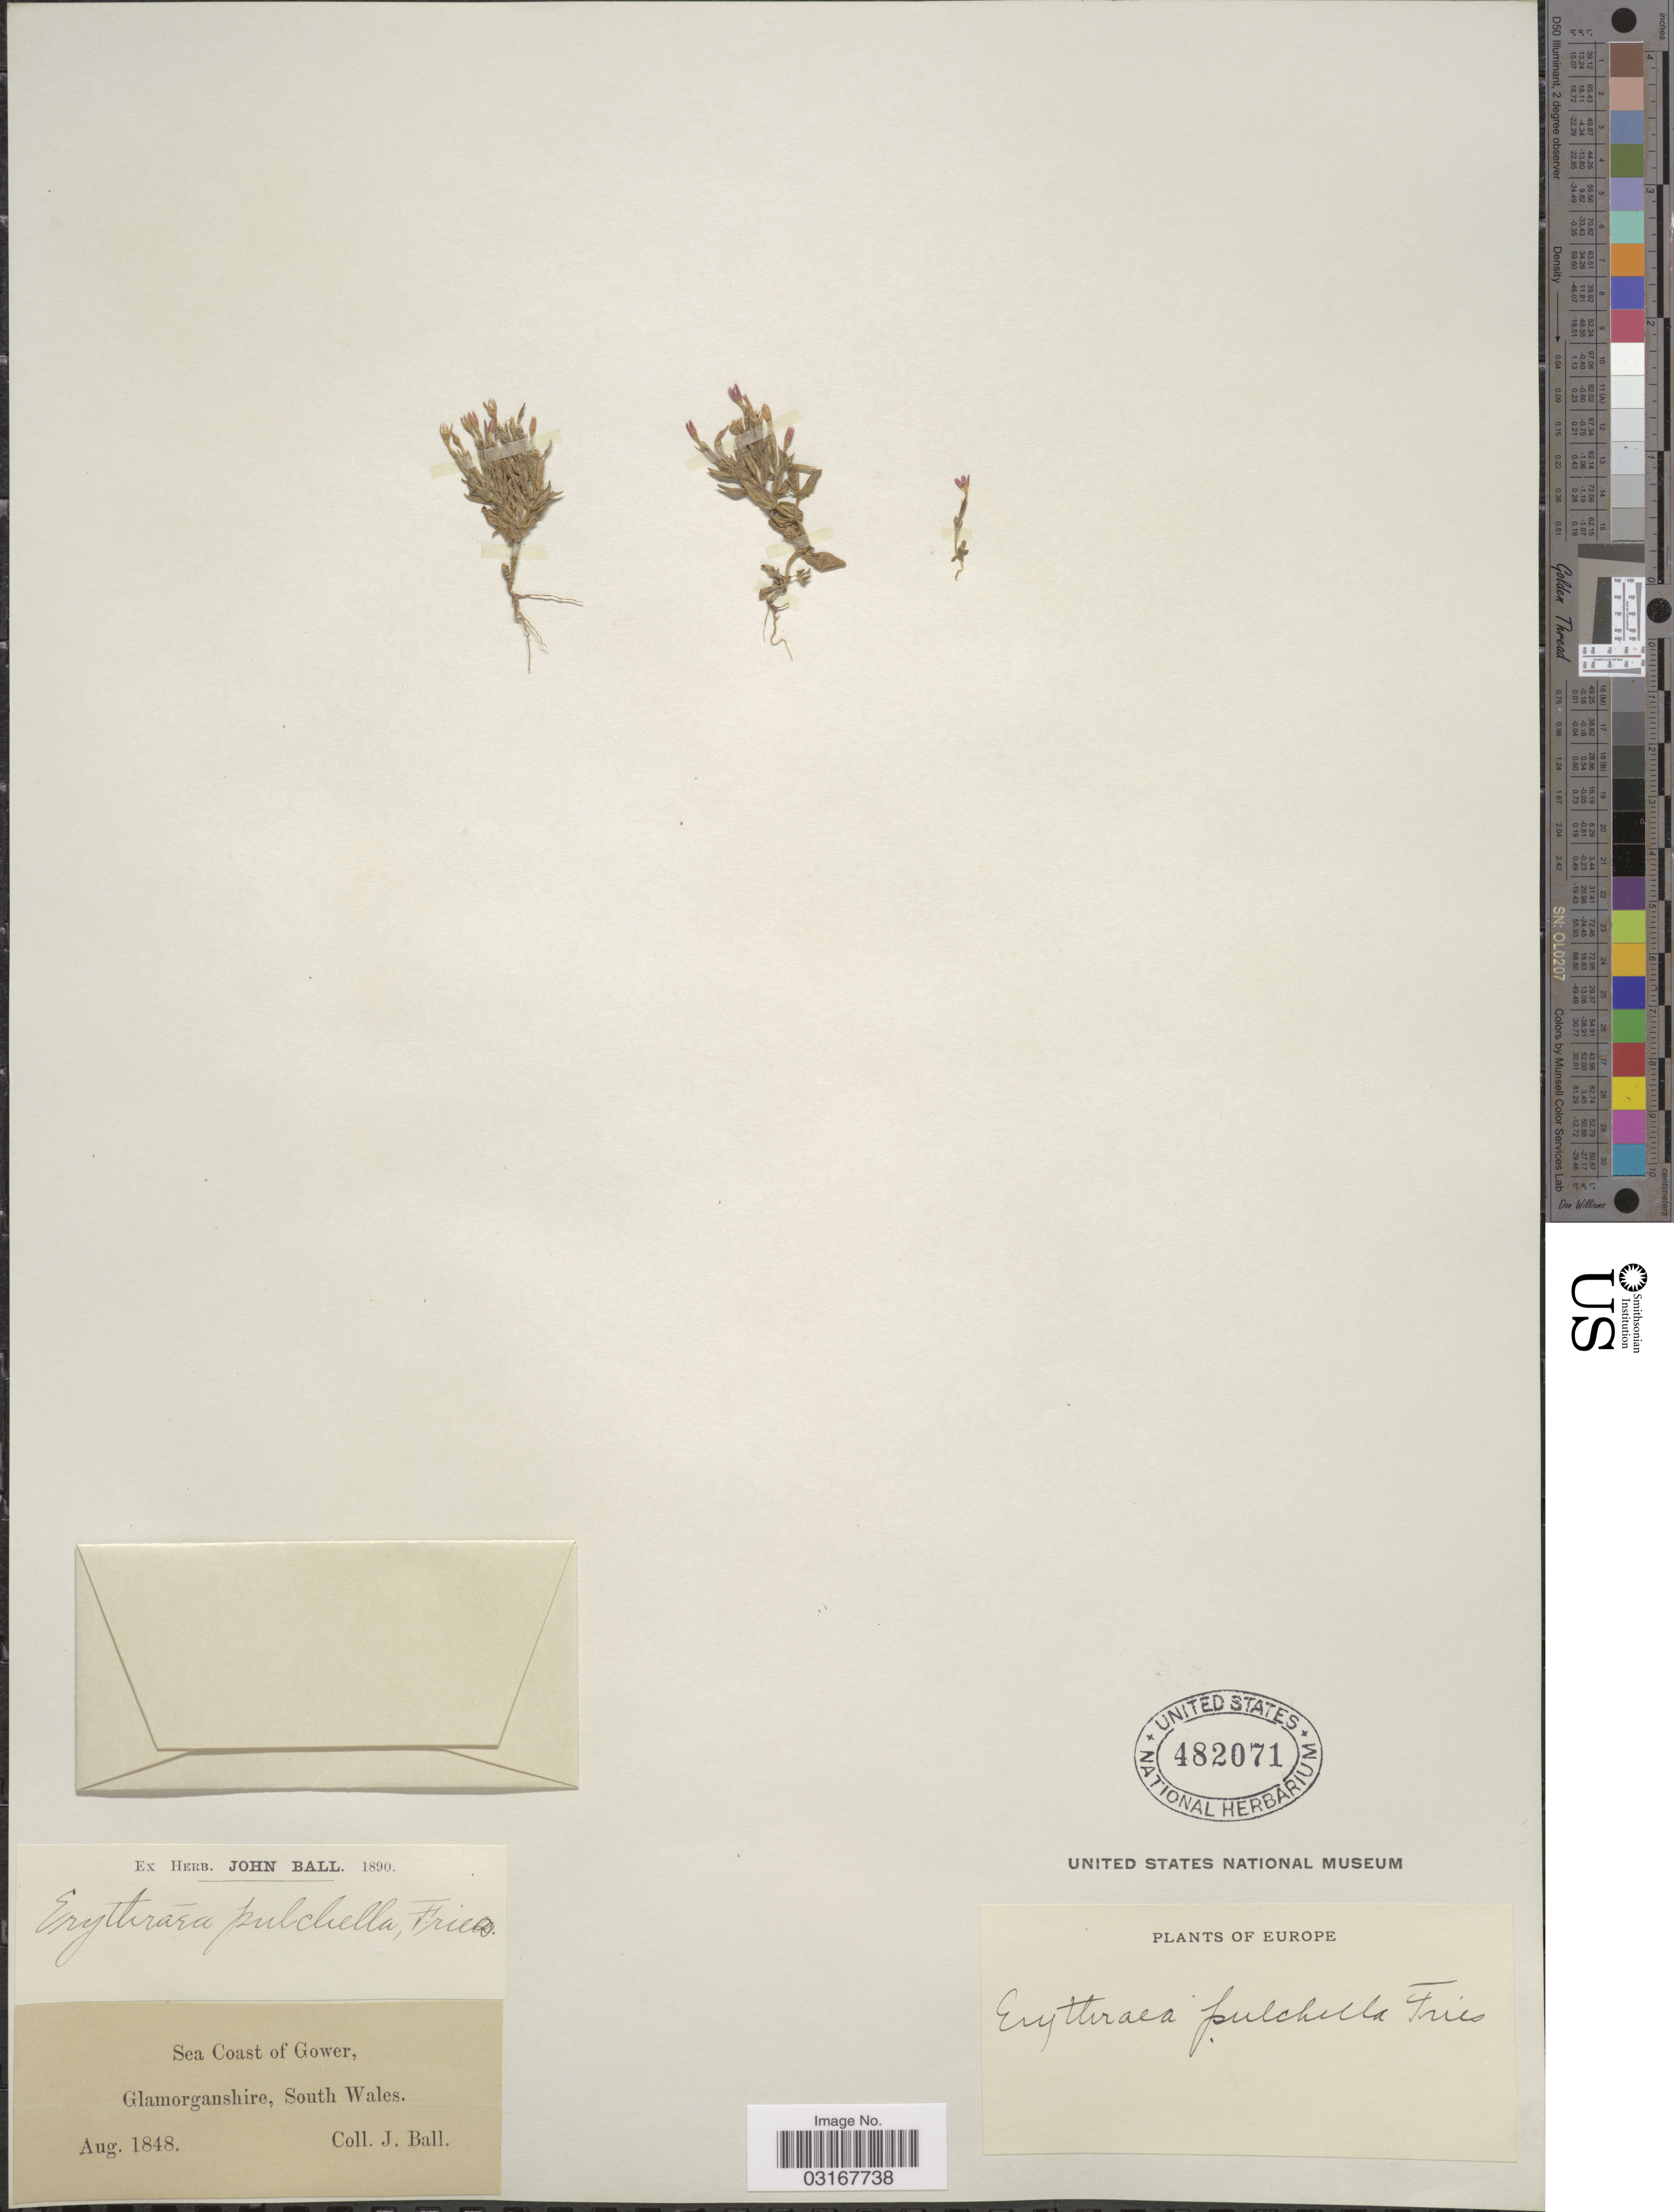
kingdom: Plantae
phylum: Tracheophyta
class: Magnoliopsida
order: Gentianales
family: Gentianaceae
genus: Centaurium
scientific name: Centaurium pulchellum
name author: (Sw.) Druce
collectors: J. Ball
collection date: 1848-08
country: United Kingdom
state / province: Wales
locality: Sea Coast of Gower, Glamorganshire, South Wales. Europe.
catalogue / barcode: US 482071